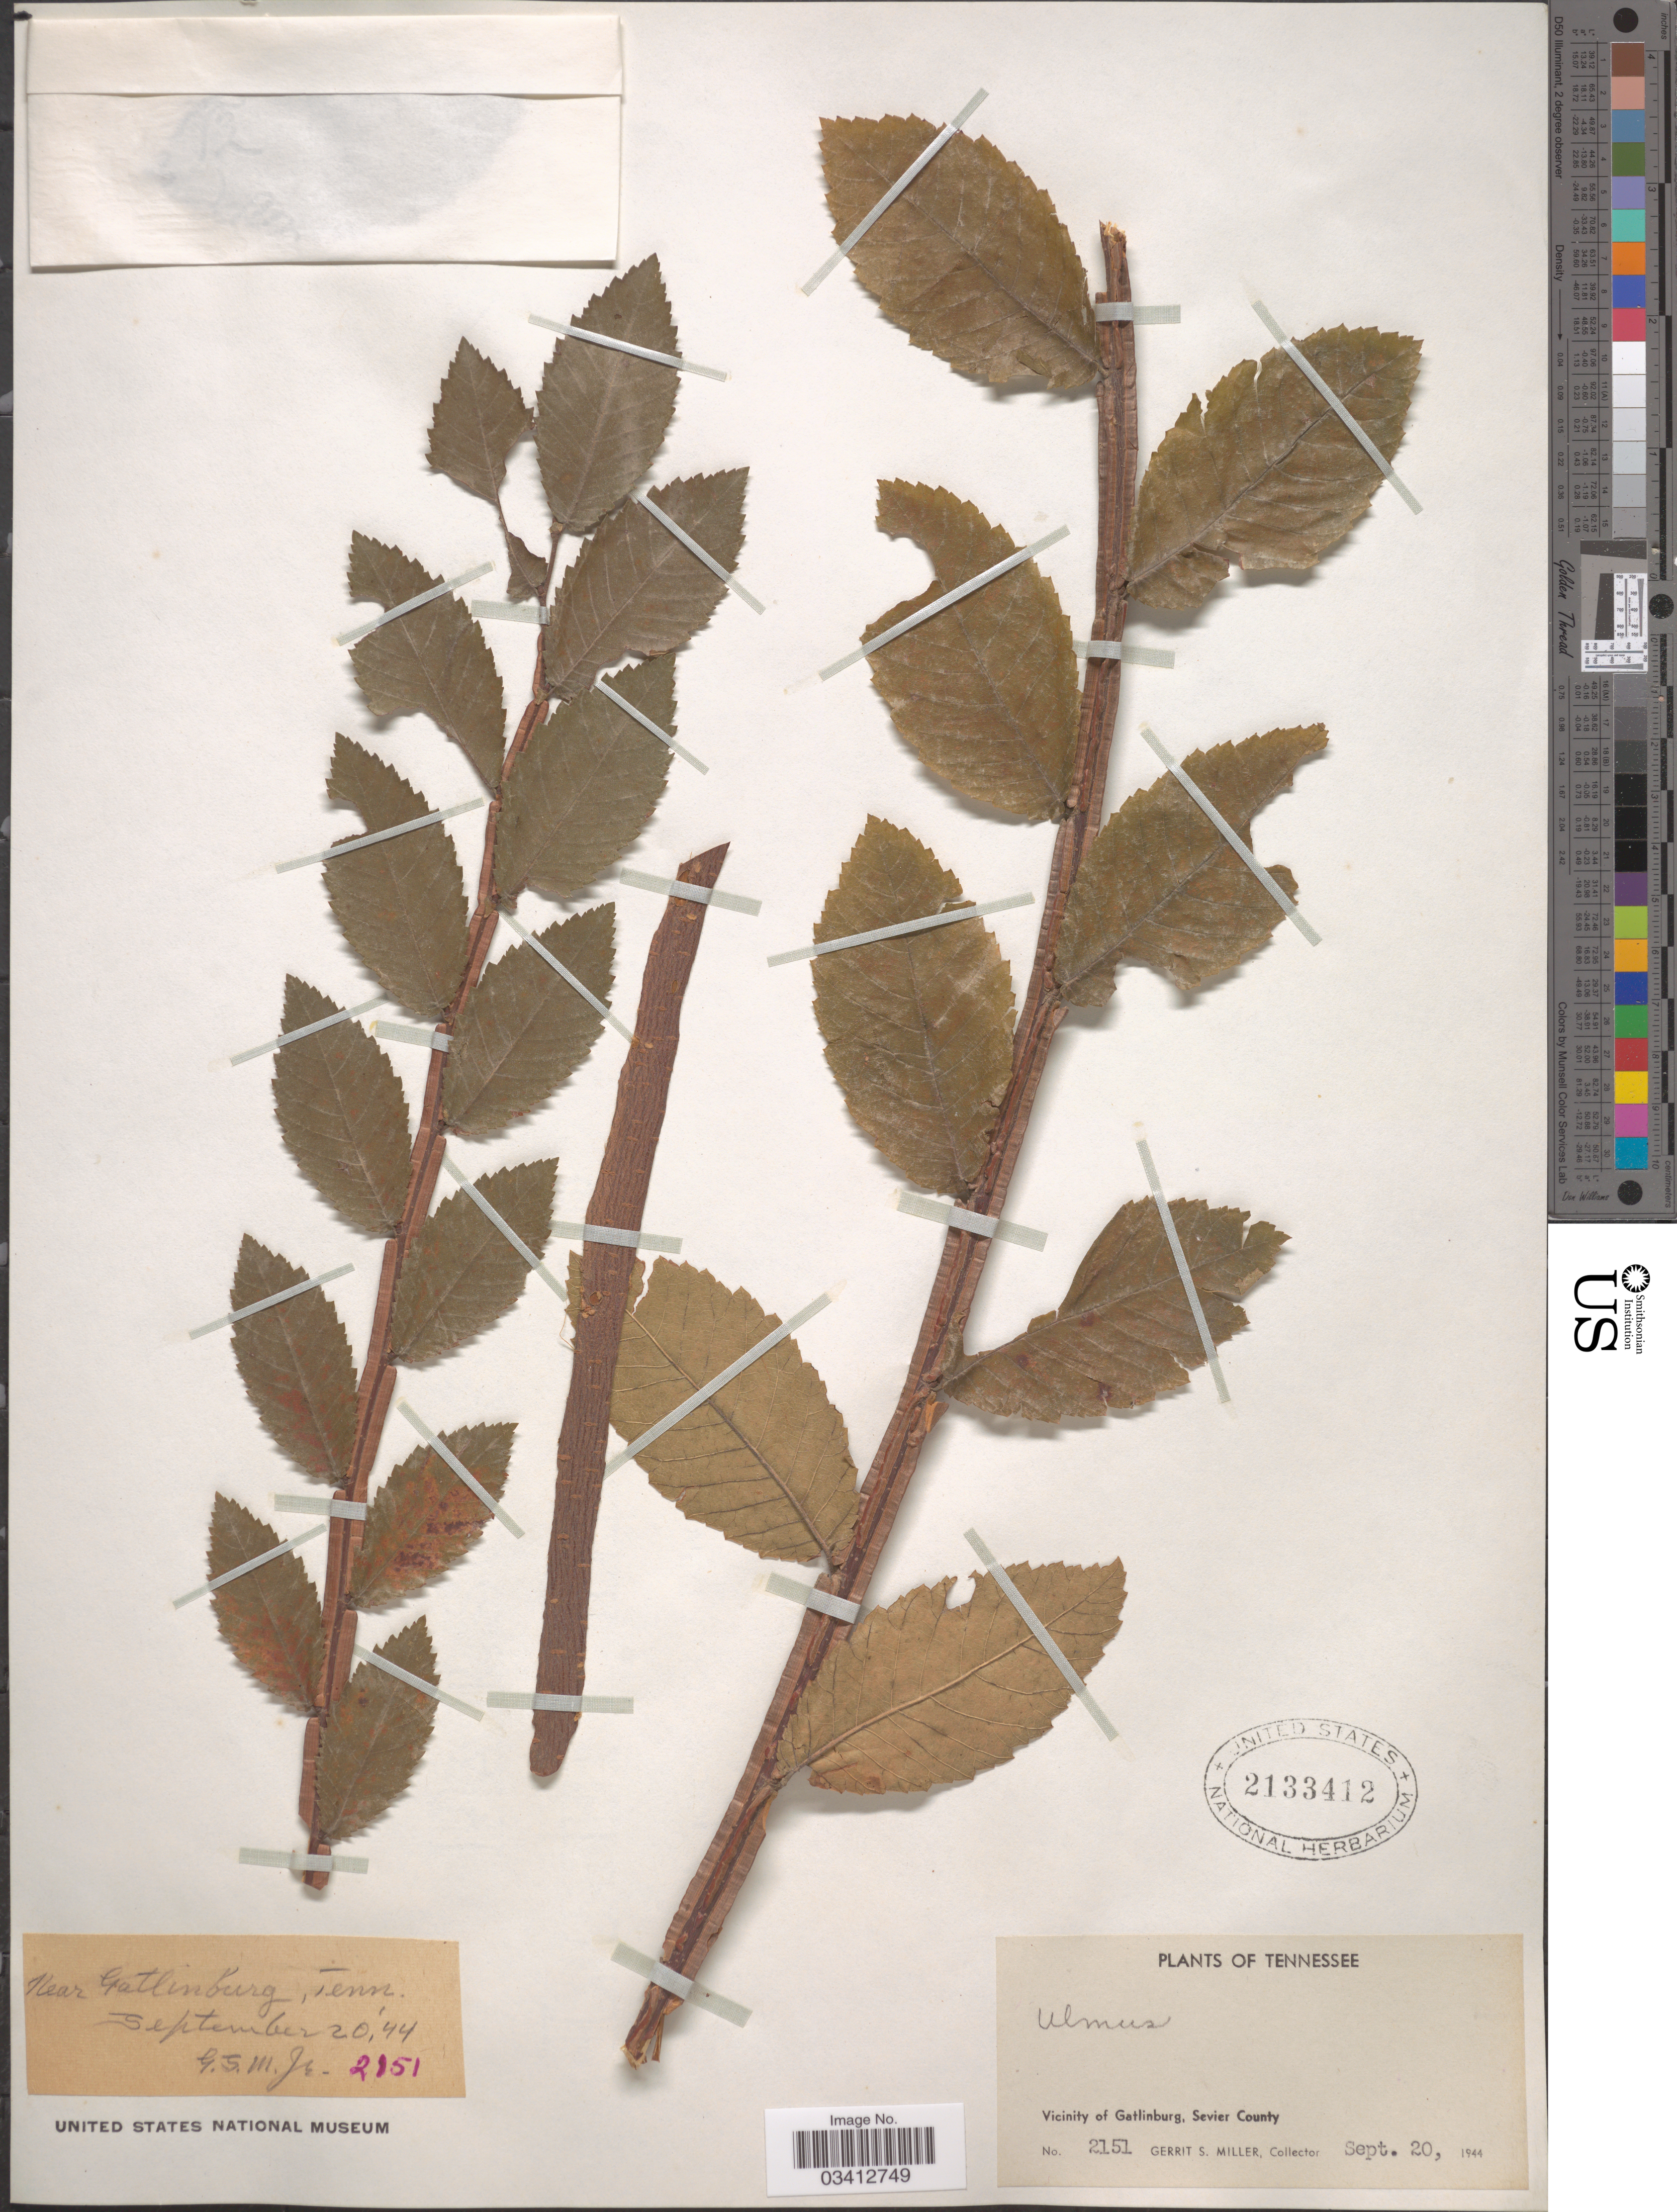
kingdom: Plantae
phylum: Tracheophyta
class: Magnoliopsida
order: Rosales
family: Ulmaceae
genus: Ulmus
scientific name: Ulmus alata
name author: Michx.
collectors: G. S. Miller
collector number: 2151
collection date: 1944-09-20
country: United States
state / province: Tennessee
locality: Vicinity of Gatlinburg, Sevier County. Near Gatlinburg.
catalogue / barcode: US 2133412